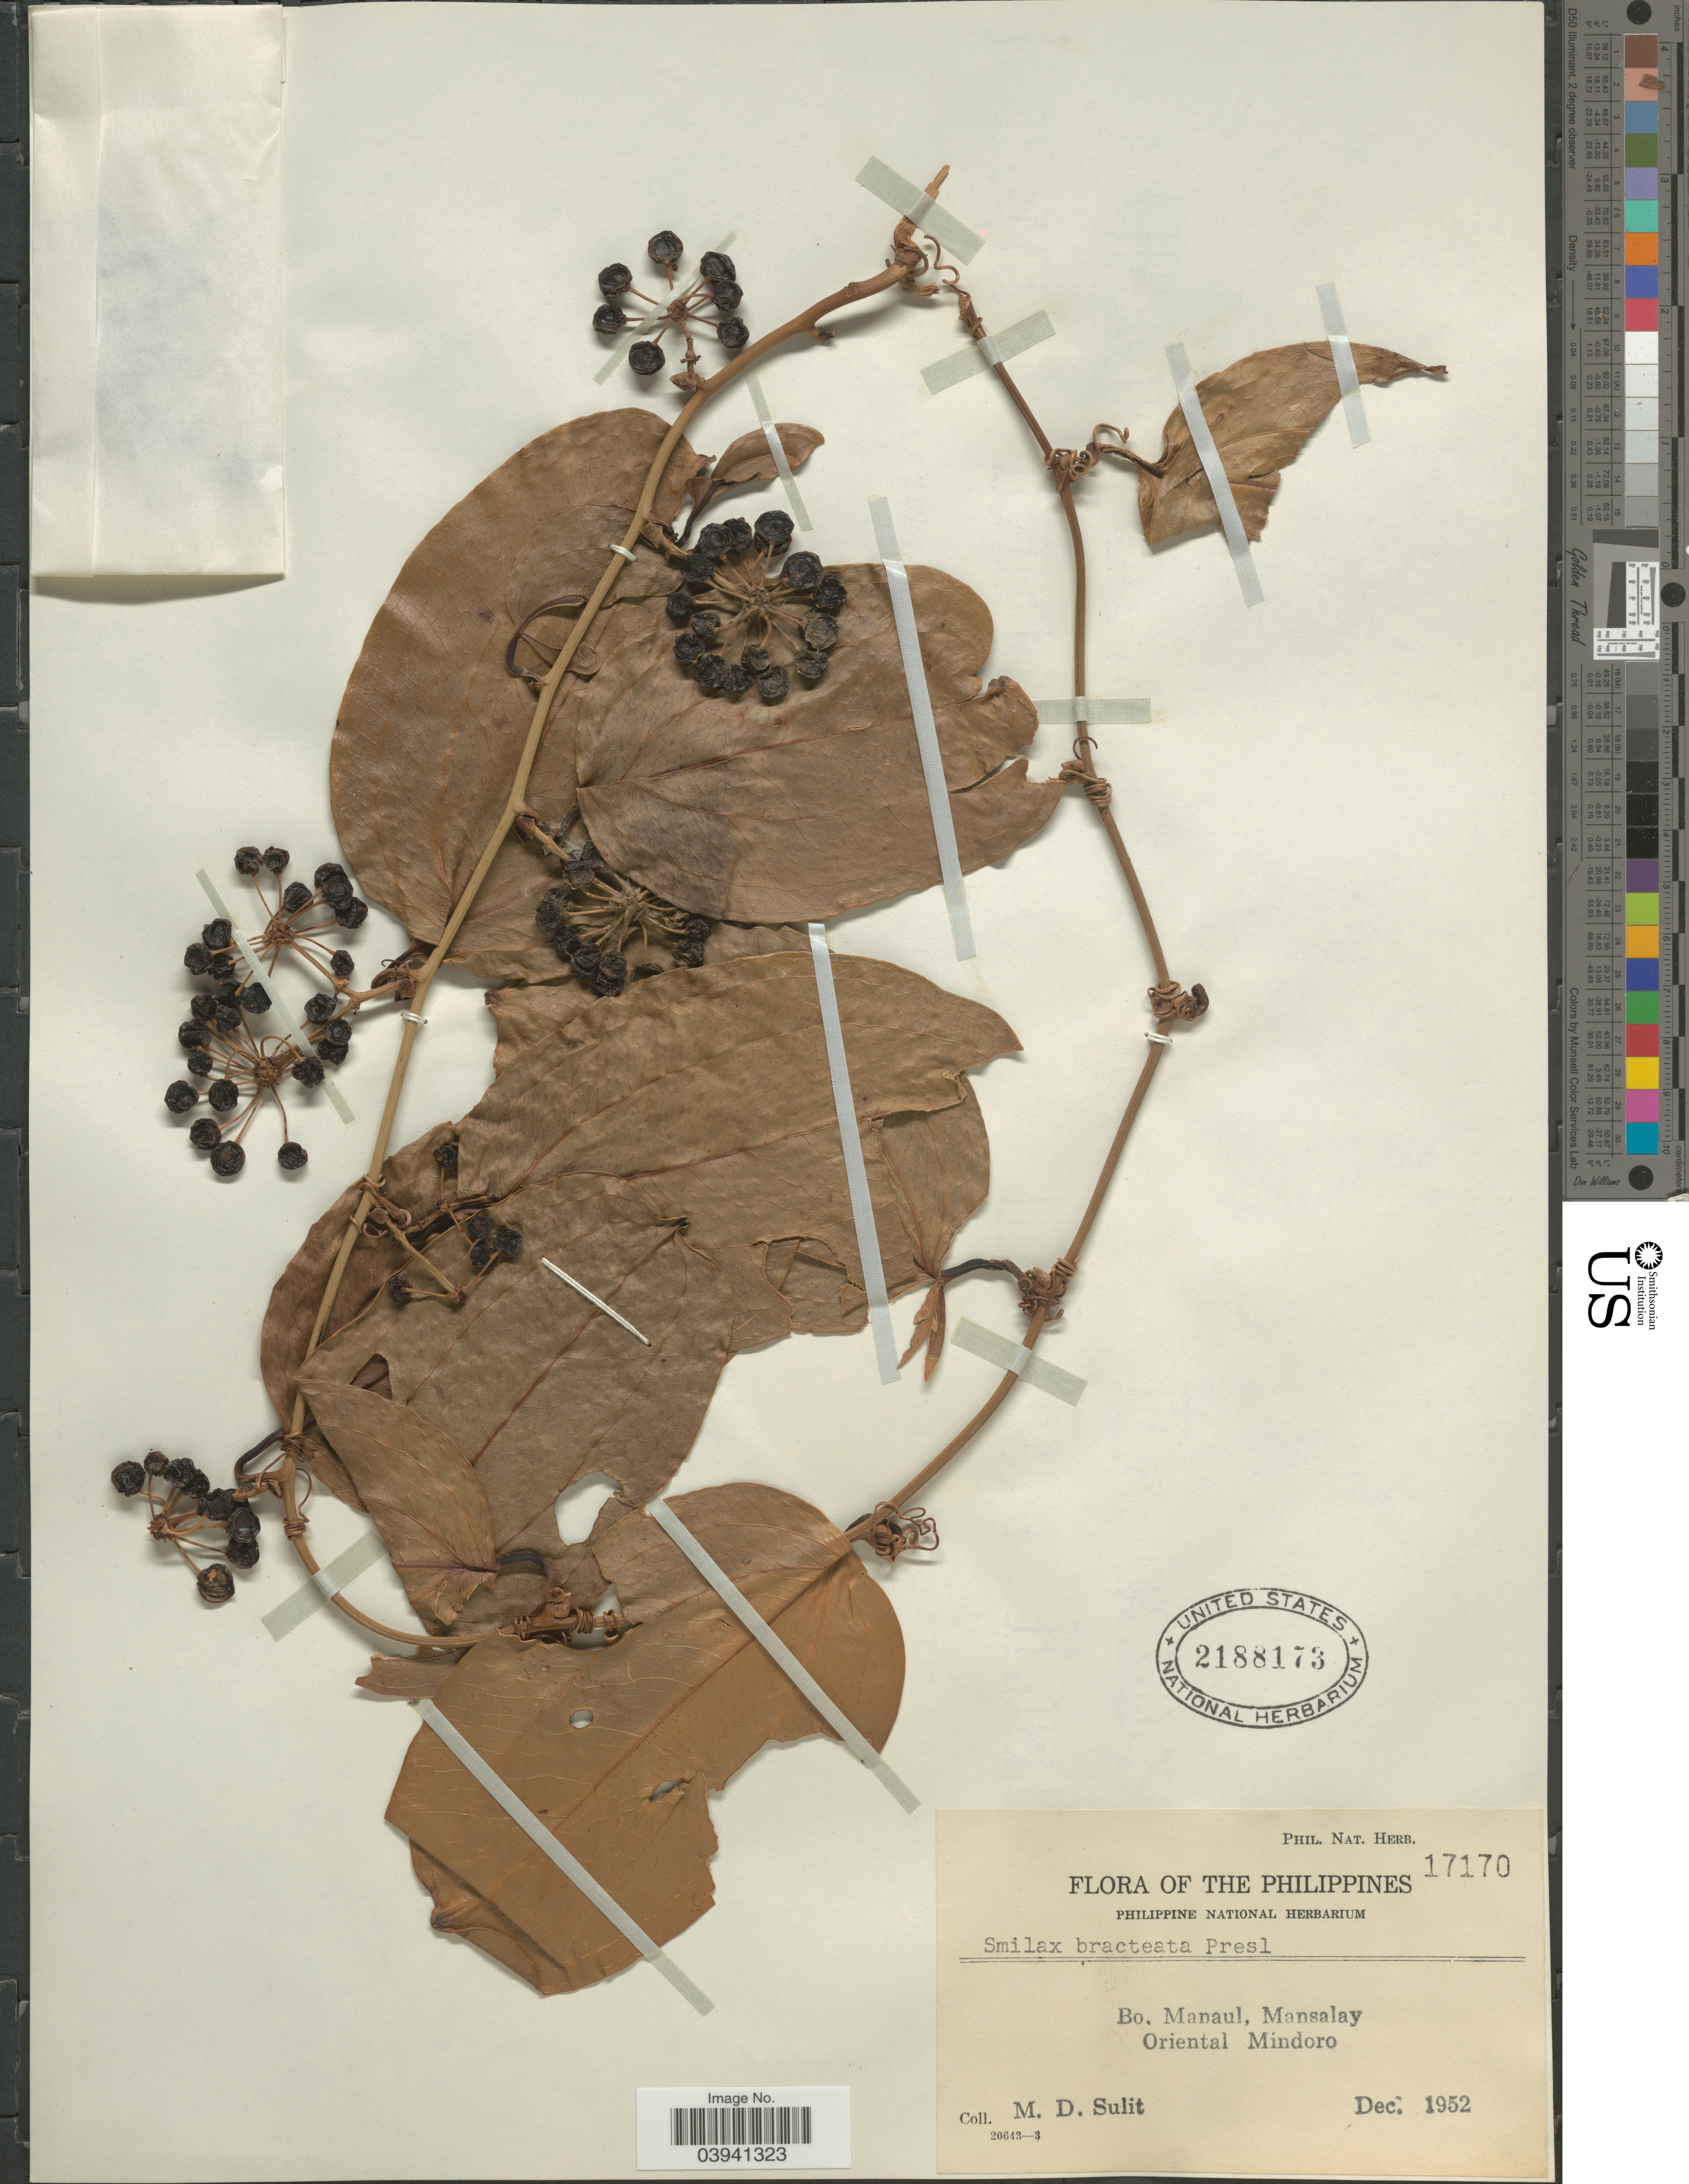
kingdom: Plantae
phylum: Tracheophyta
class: Liliopsida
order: Liliales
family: Smilacaceae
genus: Smilax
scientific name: Smilax bracteata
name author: C. Presl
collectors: M. Sulit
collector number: Phil. Nat. Herb. 17170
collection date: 1952-12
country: Philippines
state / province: Mimaropa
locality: Bo. Manaul, Mansalay. Oriental Mindoro.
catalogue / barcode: US 2188173